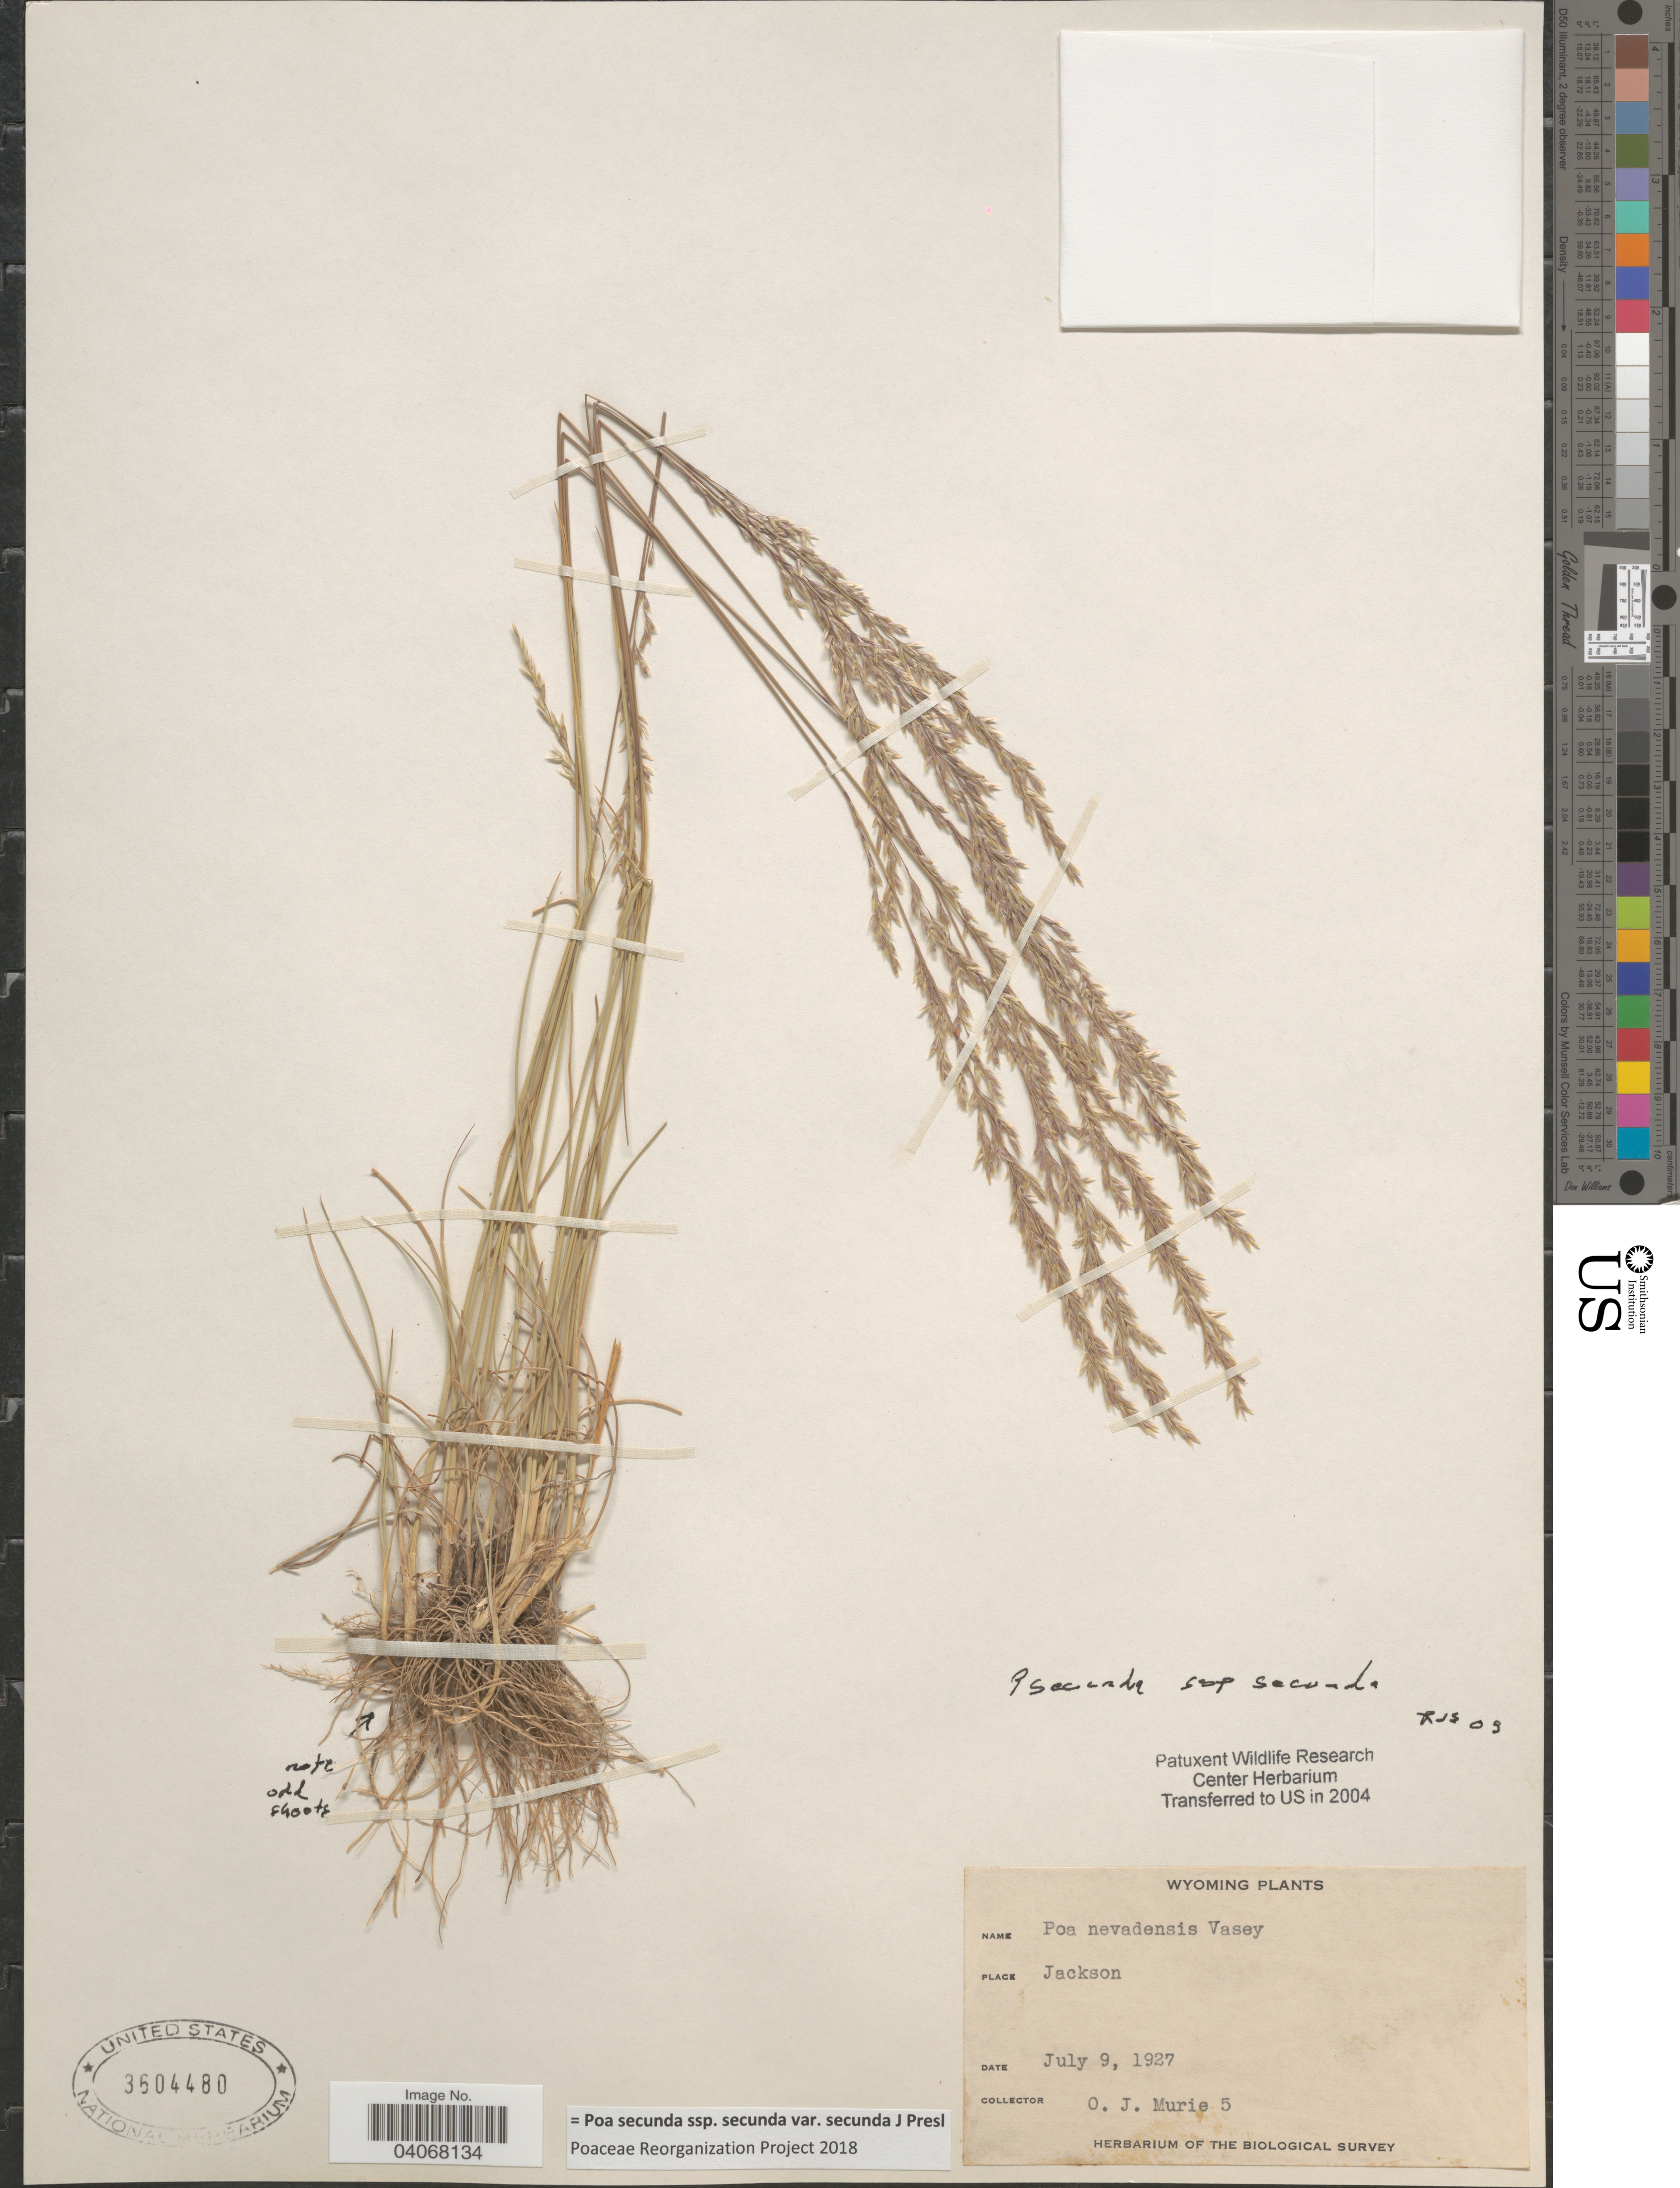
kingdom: Plantae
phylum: Tracheophyta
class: Liliopsida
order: Poales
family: Poaceae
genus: Poa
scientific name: Poa secunda subsp. secunda var. secunda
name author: J. Presl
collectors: O. Murie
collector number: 5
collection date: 1927-07-09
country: United States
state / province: Wyoming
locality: Jackson.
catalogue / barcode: US 3604480